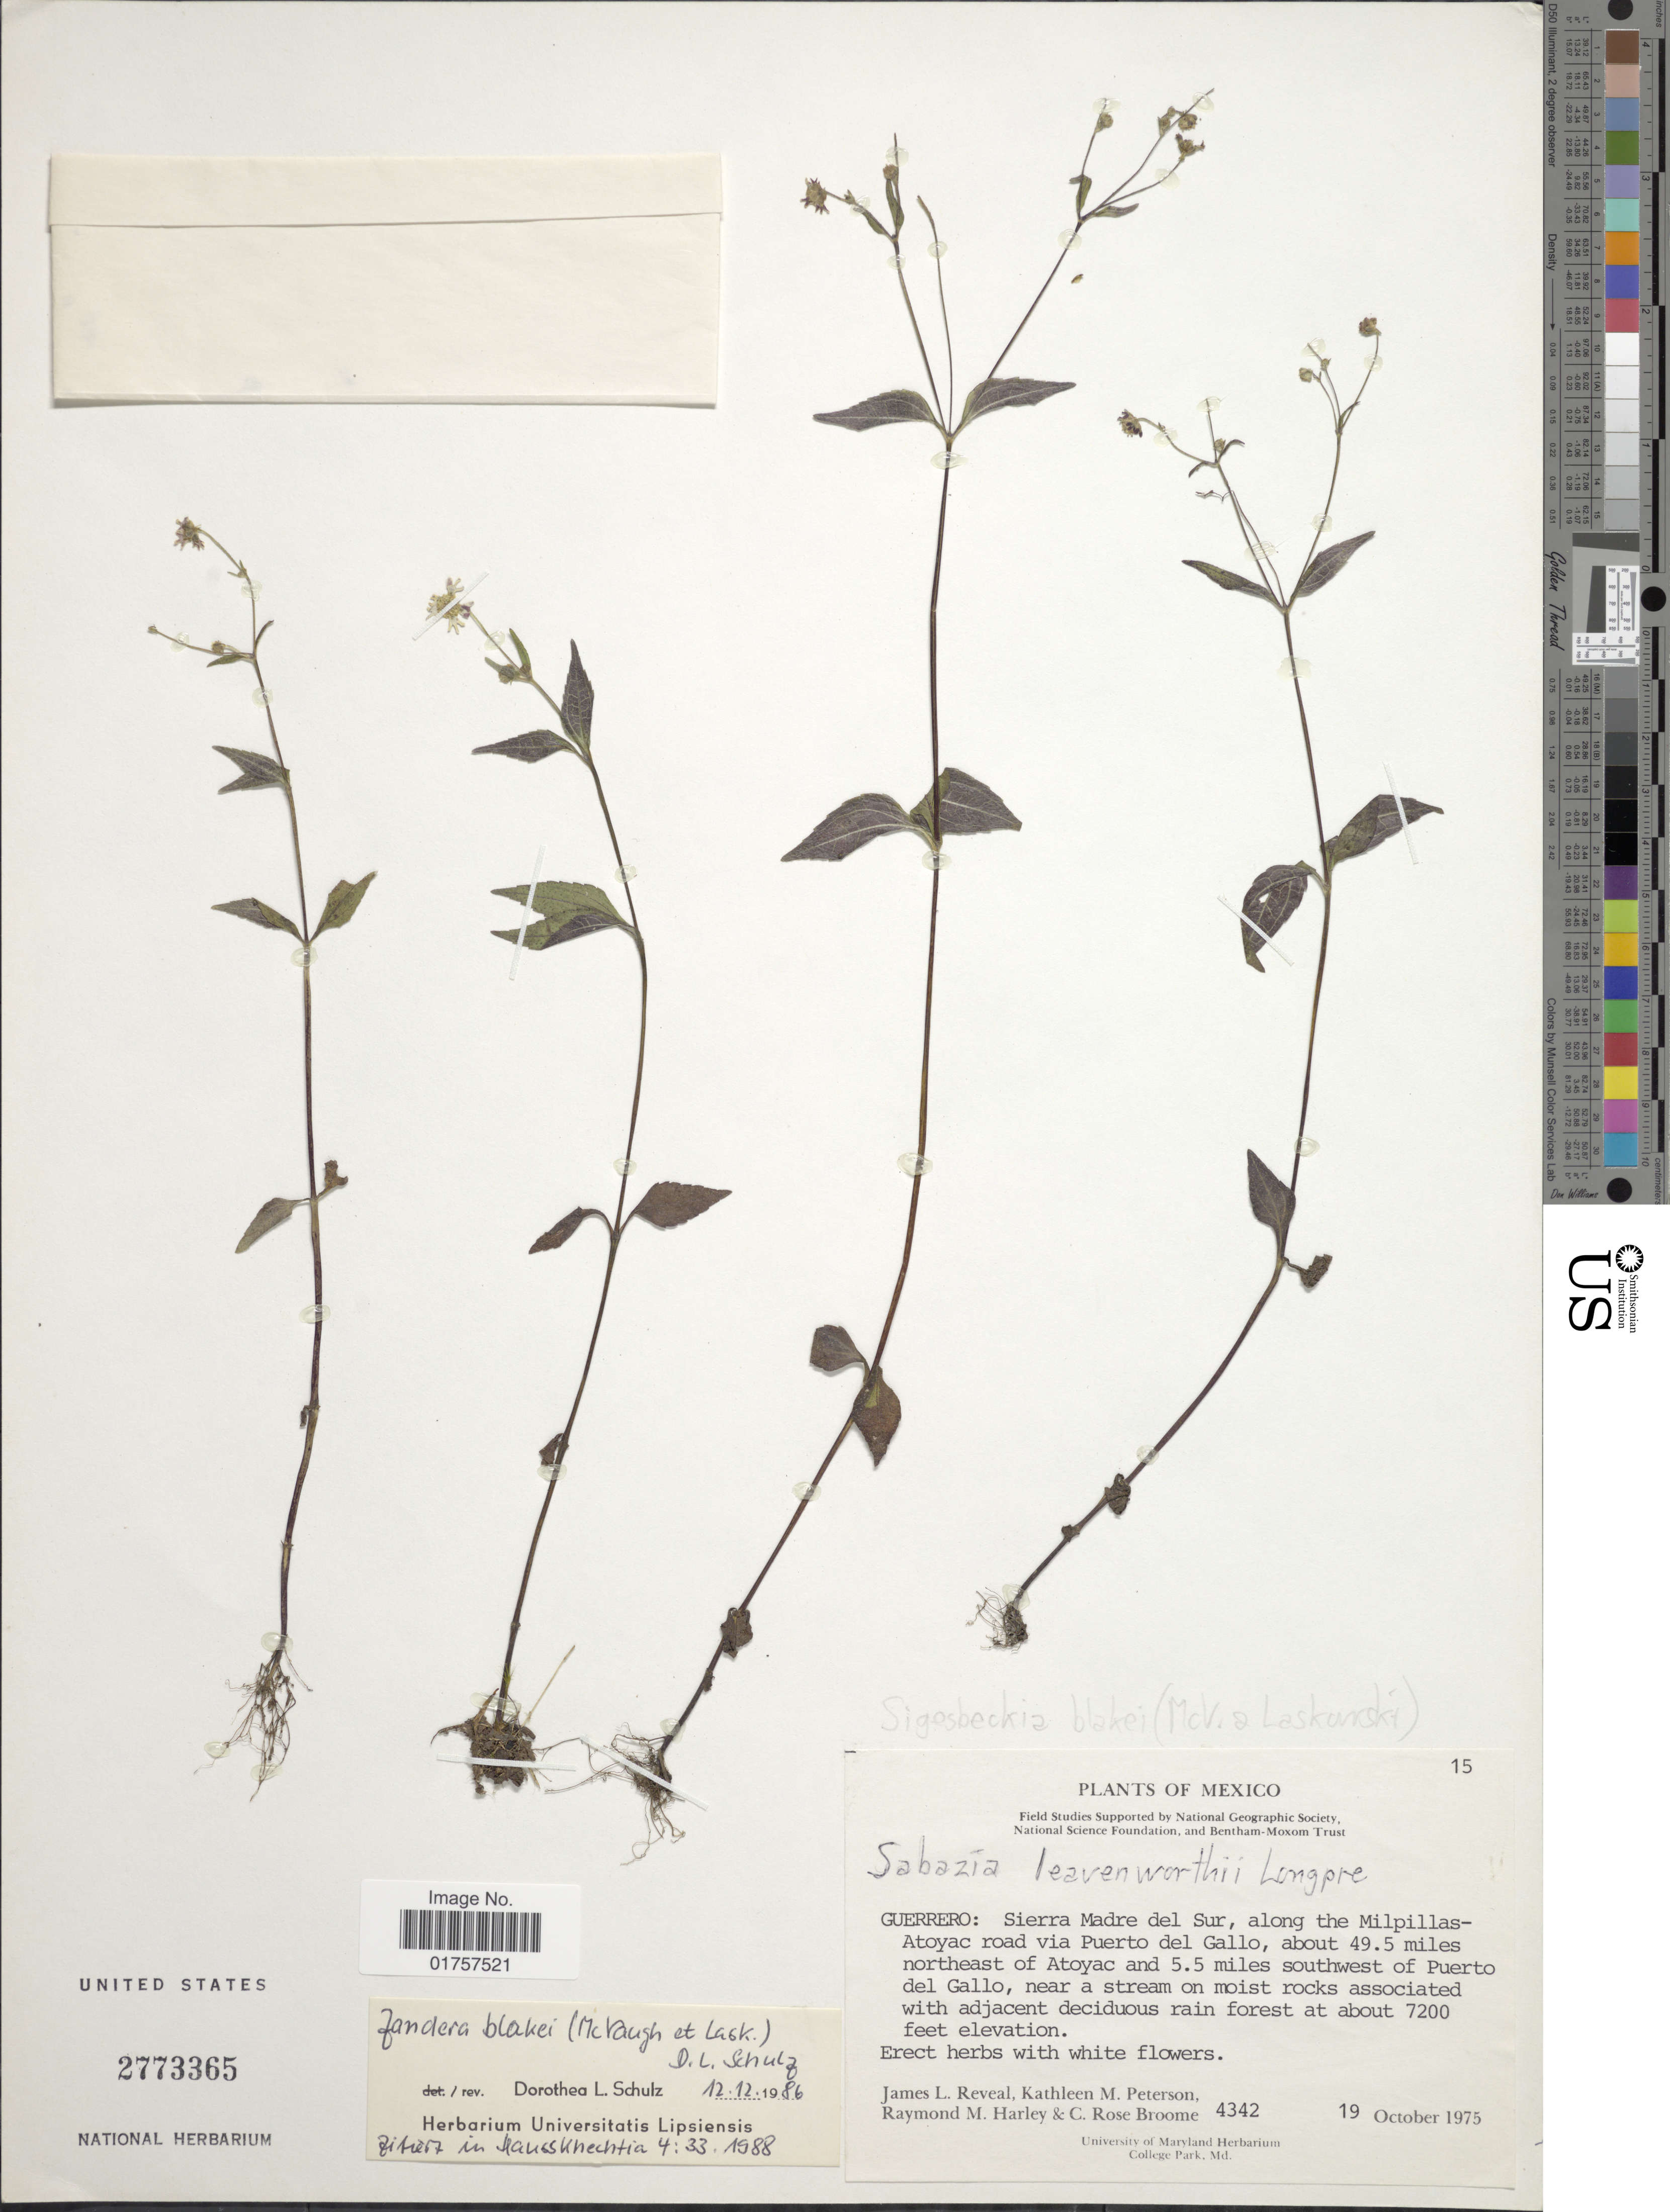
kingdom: Plantae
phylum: Tracheophyta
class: Magnoliopsida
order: Asterales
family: Asteraceae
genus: Sigesbeckia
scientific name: Sigesbeckia blakei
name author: B.L. Turner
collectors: J. L. Reveal, K. Peterson, R. M. Harley & C. R. Broome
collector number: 4342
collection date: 1975-10-19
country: Mexico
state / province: Guerrero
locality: Sierra Madre del Sur, along the Milpillas-Atoyac road via Puerto del Gallo, about 49.5 miles northeast of Atoyac and 5.5 miles southwest of Puerto del Gallo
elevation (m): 2195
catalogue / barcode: US 2773365